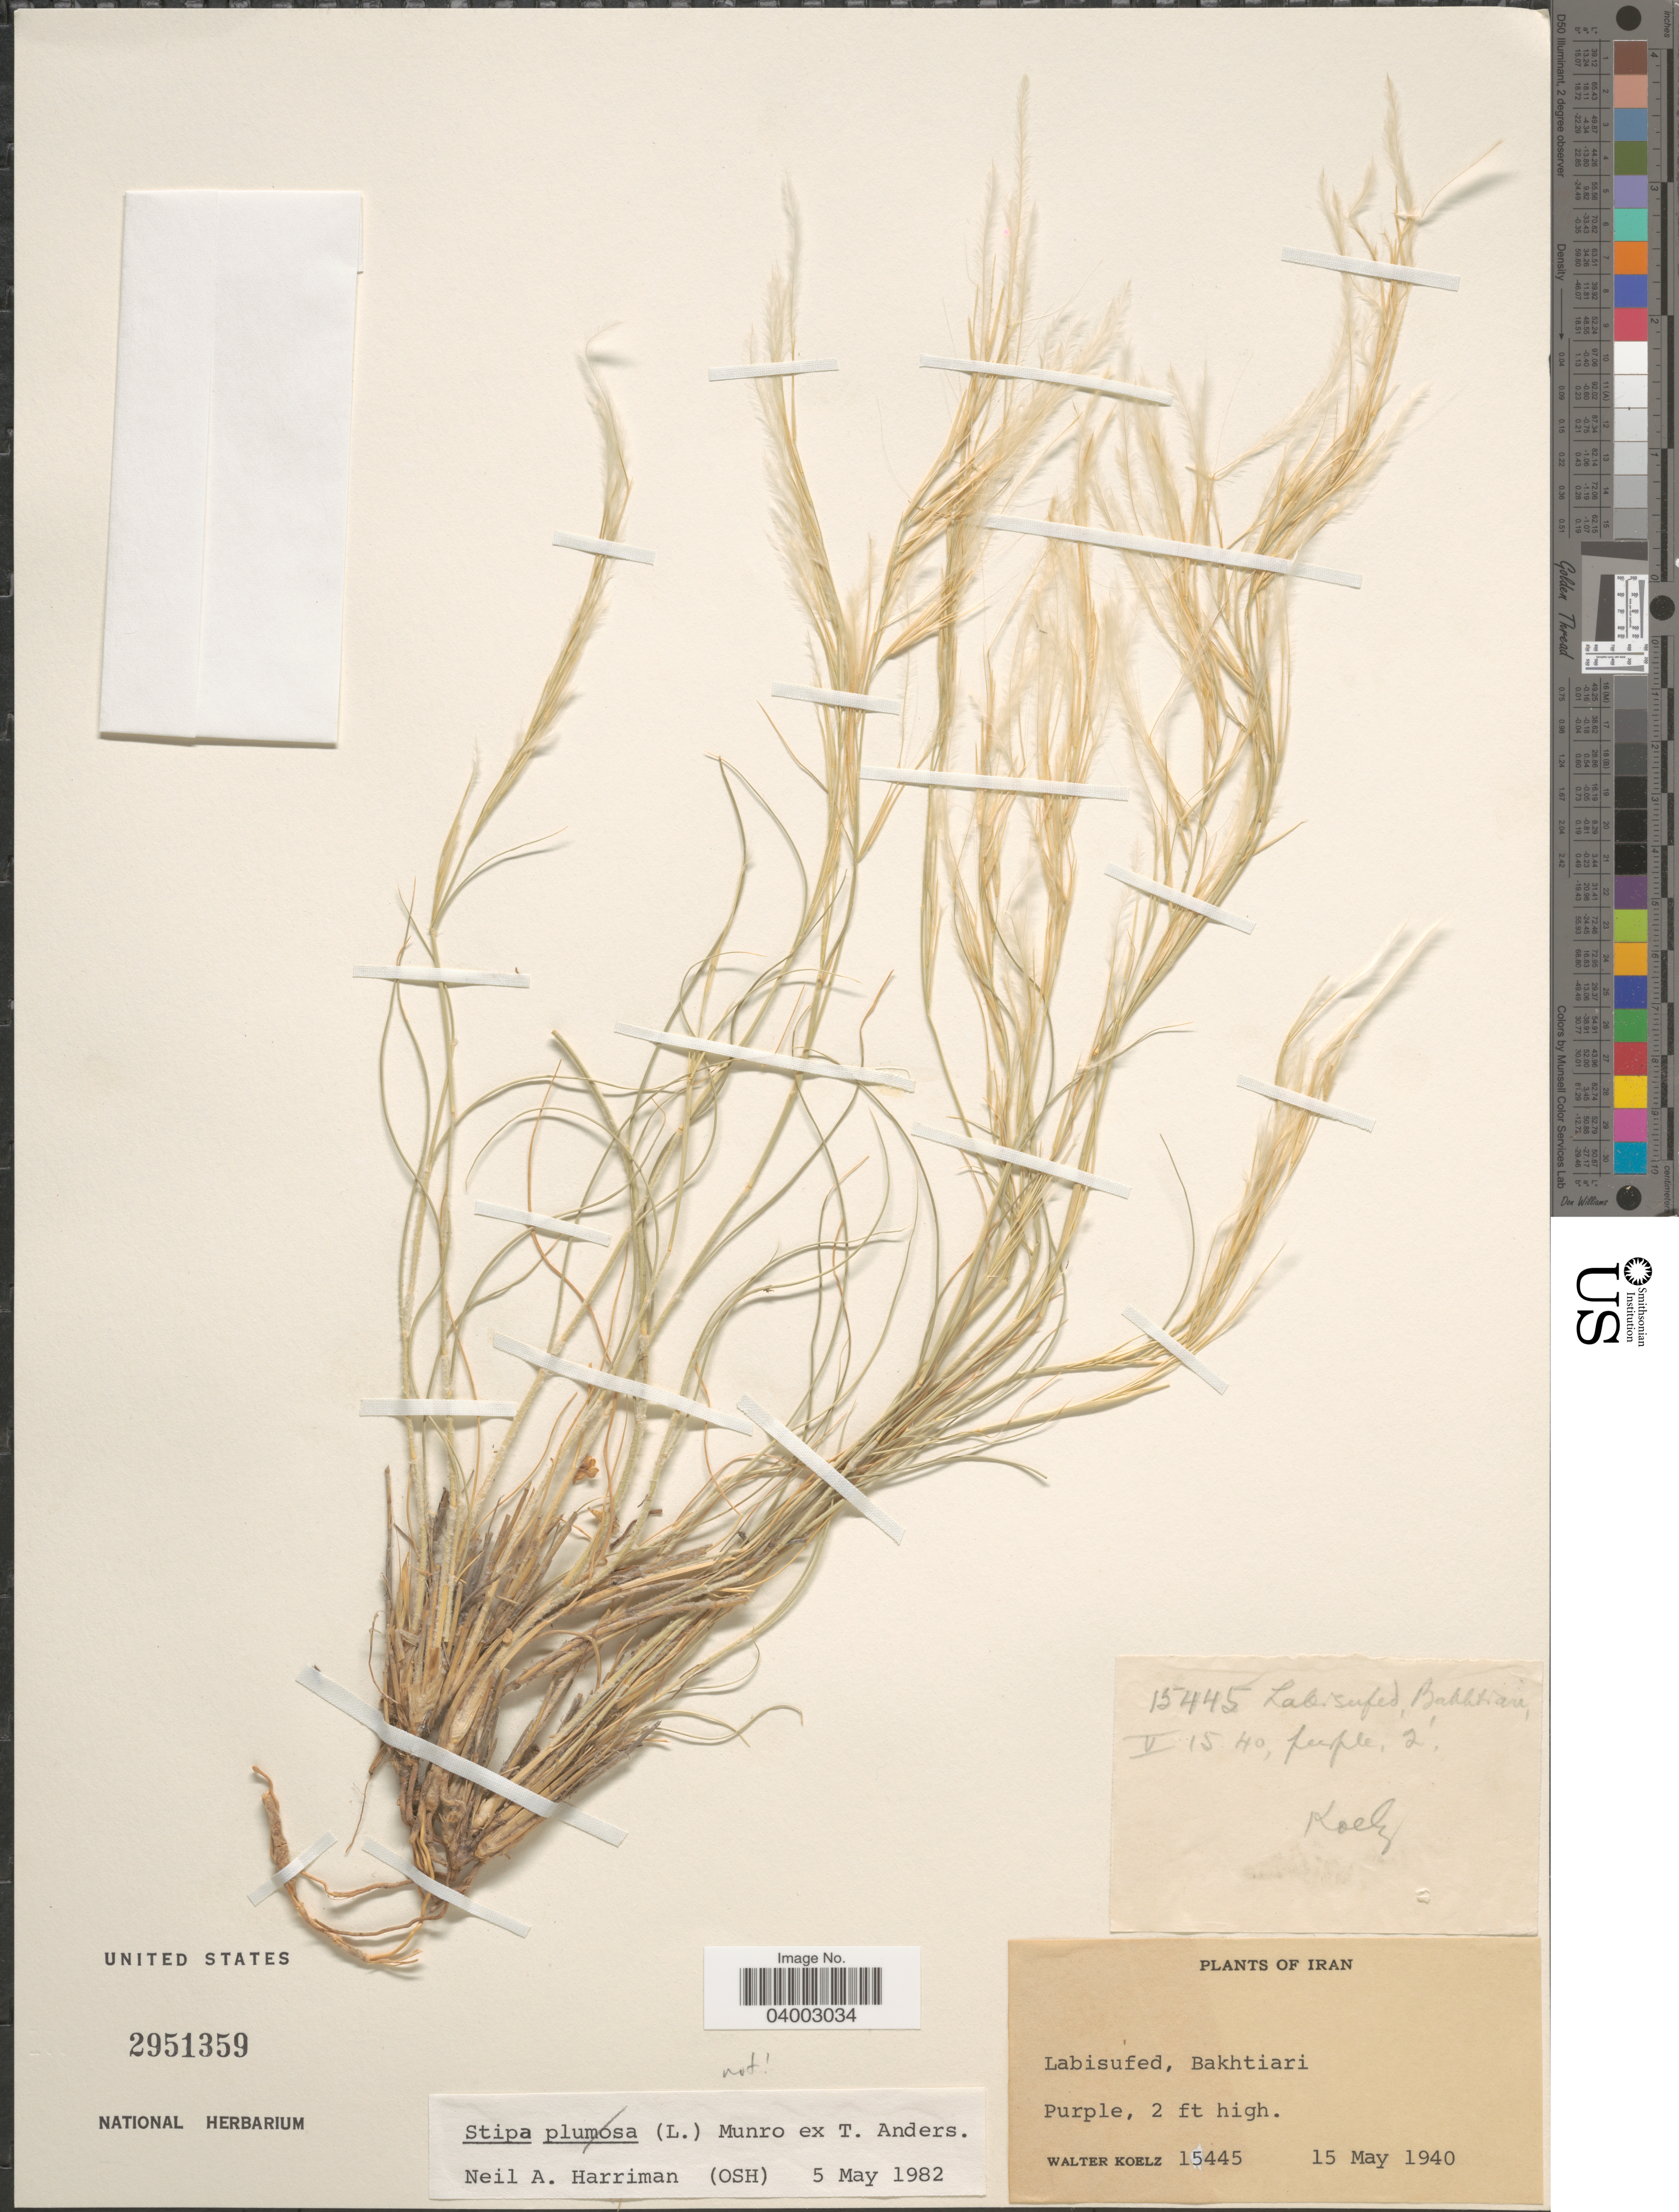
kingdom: Plantae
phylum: Tracheophyta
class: Liliopsida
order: Poales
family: Poaceae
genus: Stipa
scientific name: Stipa sp.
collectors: W. N. Koelz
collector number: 15445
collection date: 1940-05-15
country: Iran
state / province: Chahar Mahaal and Bakhtiari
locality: Labisufed, Bakhtiari.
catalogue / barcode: US 2951359